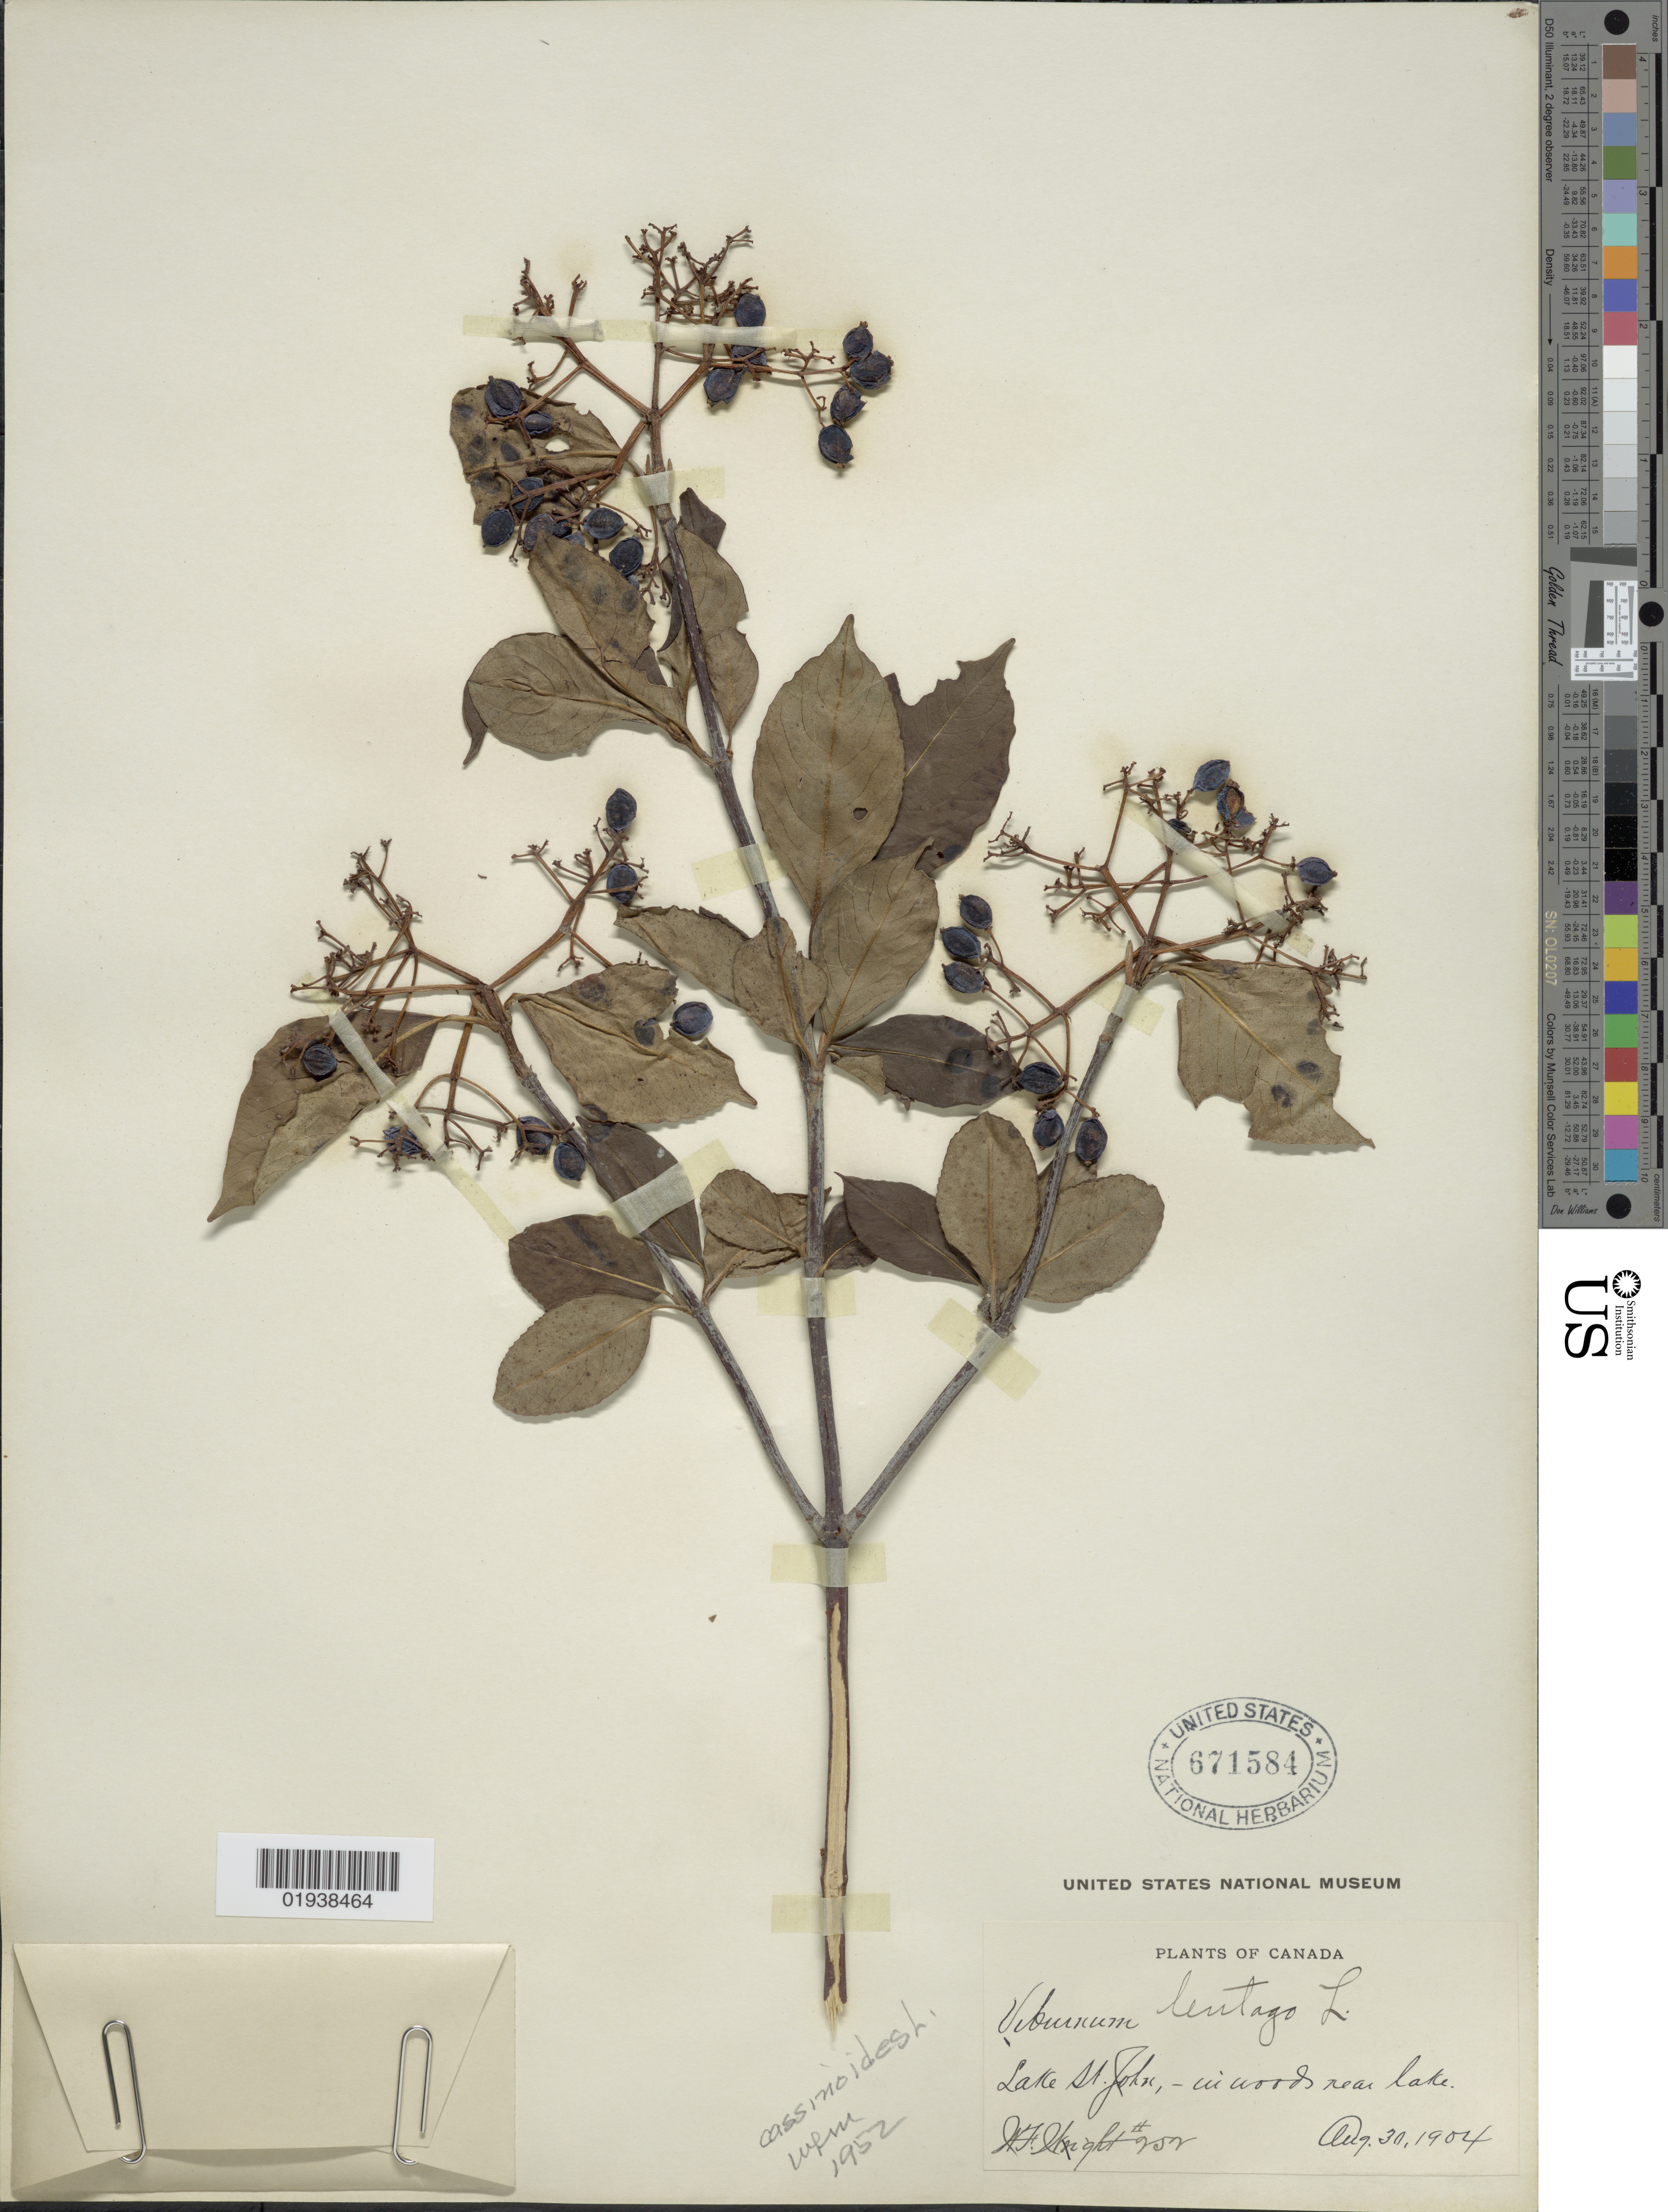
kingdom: Plantae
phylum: Tracheophyta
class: Magnoliopsida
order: Dipsacales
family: Viburnaceae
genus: Viburnum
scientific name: Viburnum cassinoides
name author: L.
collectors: W. F. Wright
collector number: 252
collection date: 1904-08-30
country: Canada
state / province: Quebec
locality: Lake St. John, - in woods near lake.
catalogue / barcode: US 671584